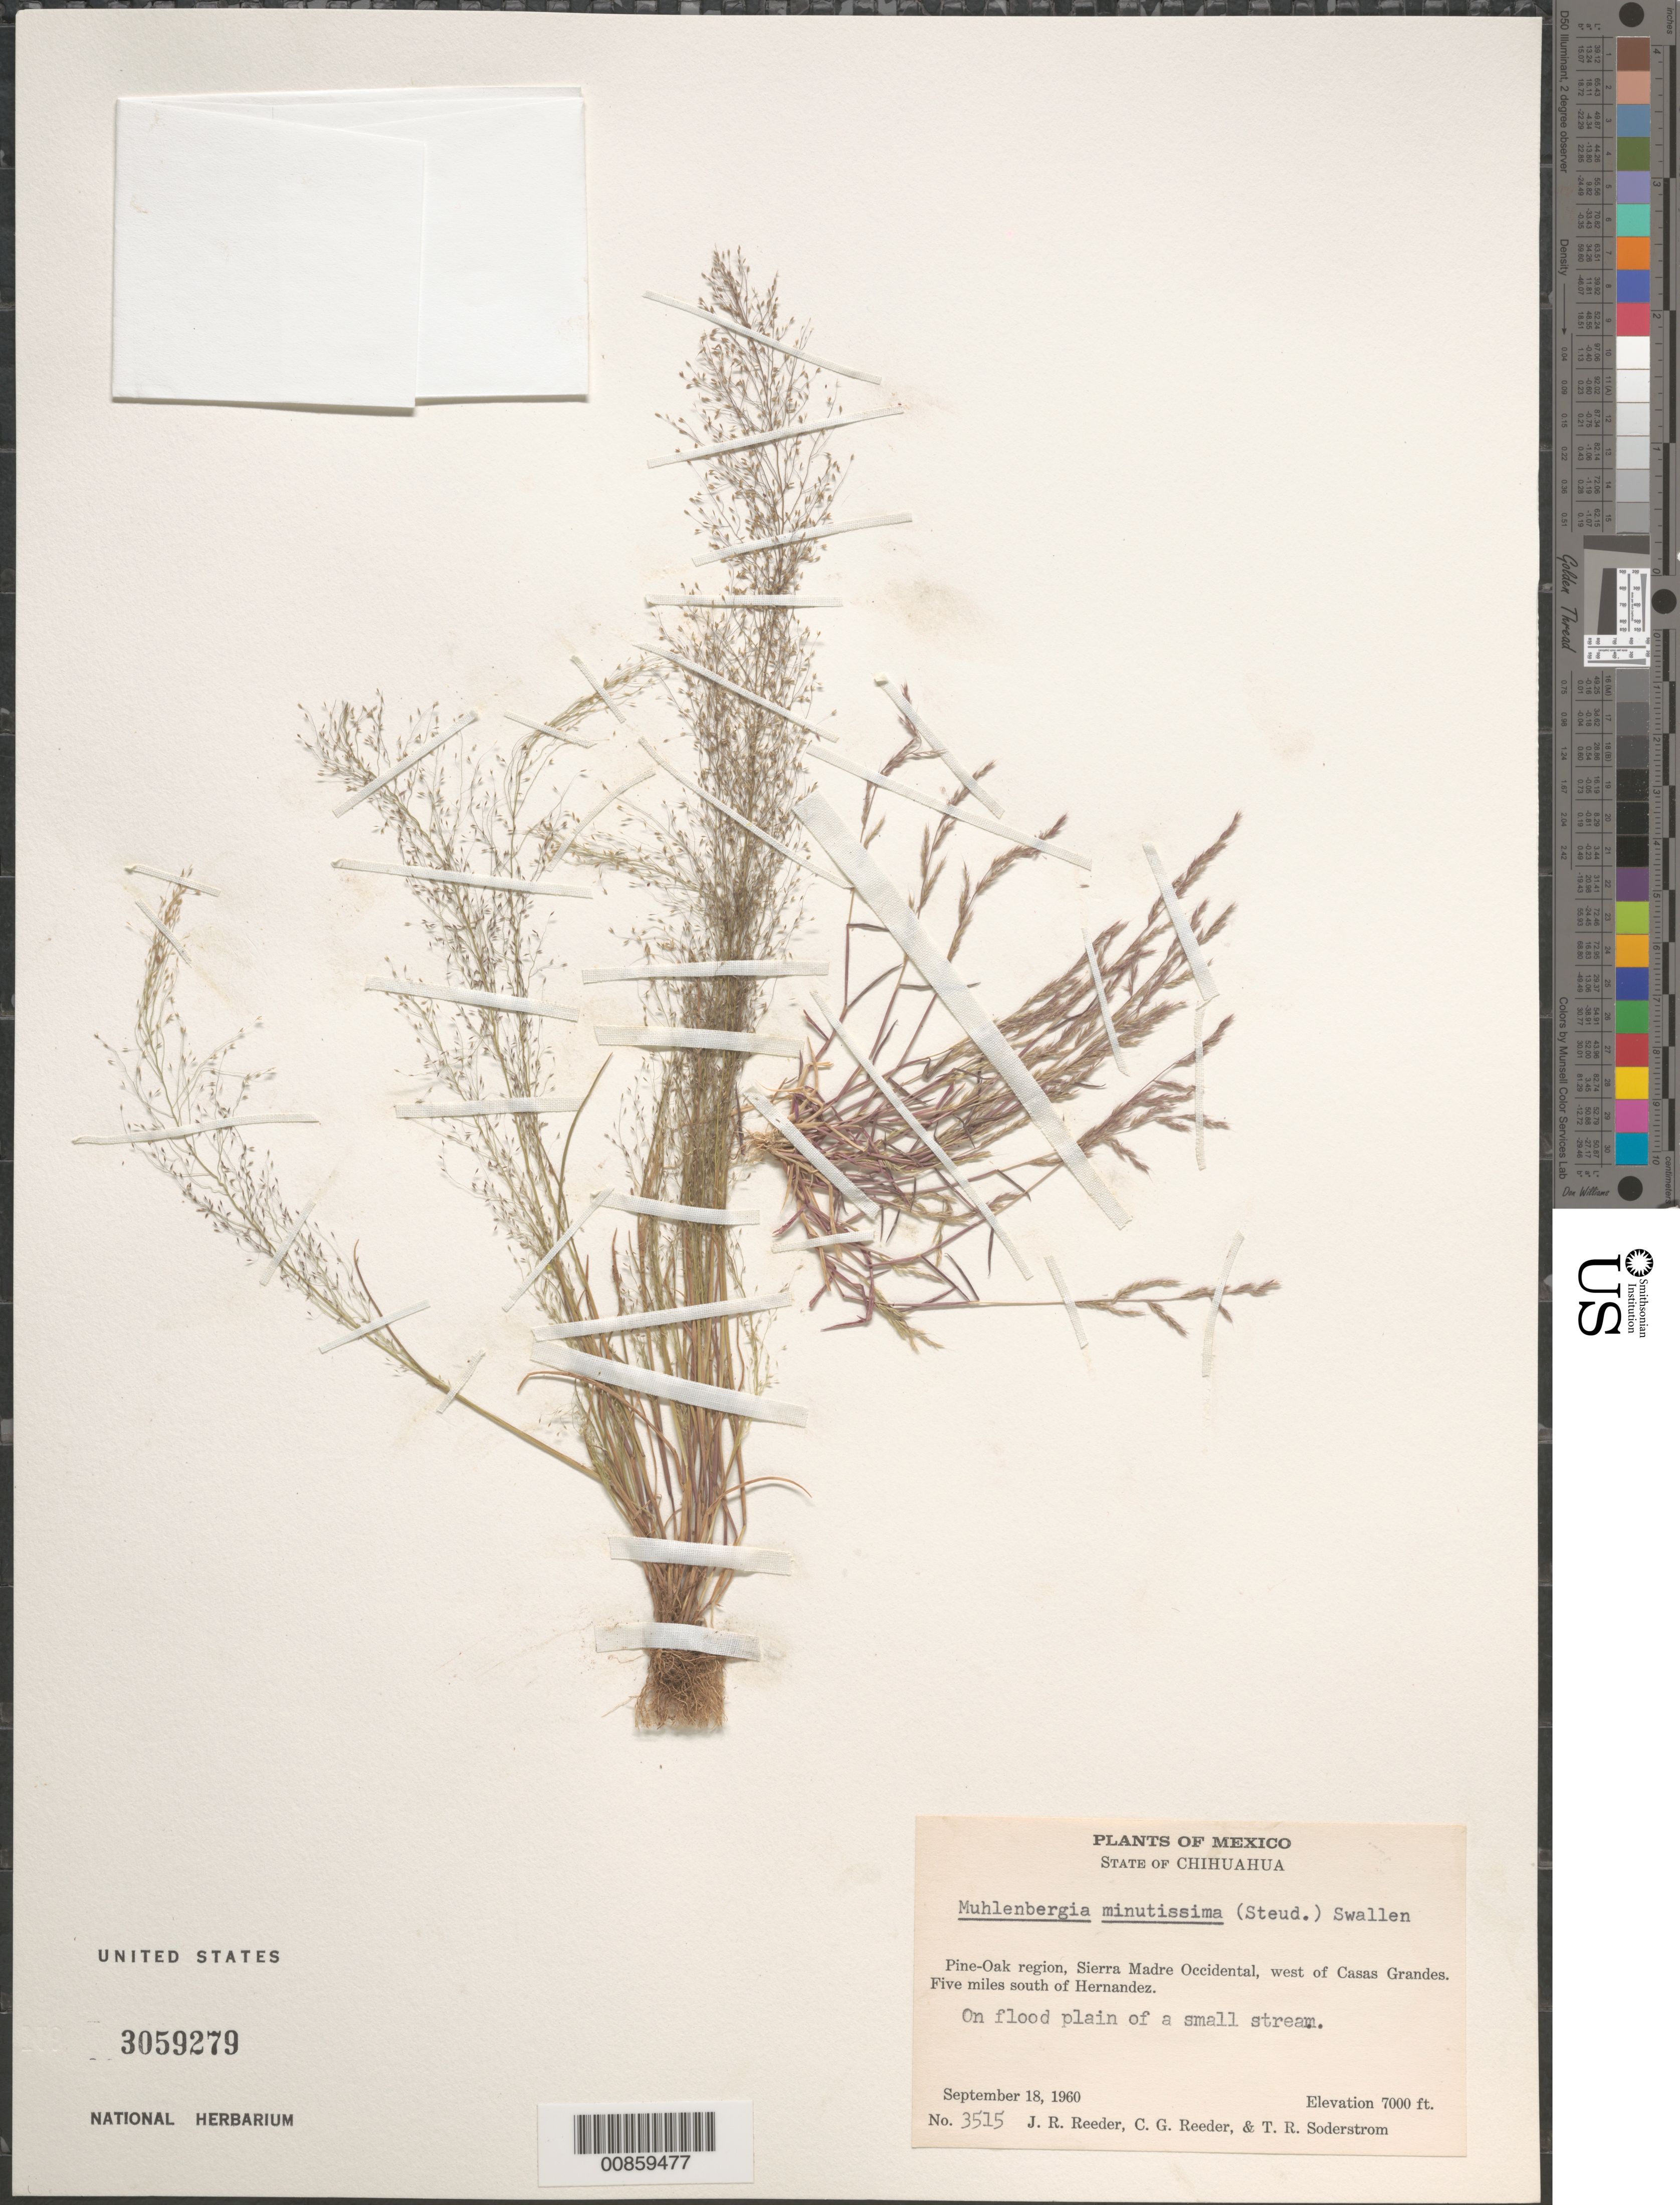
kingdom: Plantae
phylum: Tracheophyta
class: Liliopsida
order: Poales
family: Poaceae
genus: Muhlenbergia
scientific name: Muhlenbergia minutissima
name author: (Steud.) Swallen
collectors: J. R. Reeder & C. G. Reeder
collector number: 3515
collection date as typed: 18 Sep 1960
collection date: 1960-09-18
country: Mexico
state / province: Chihuahua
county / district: Casas Grandes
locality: W of Casas Grandes, 5 mi S of Hernández, mpio. Casas Grandes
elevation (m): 2200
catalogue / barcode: US 3059279